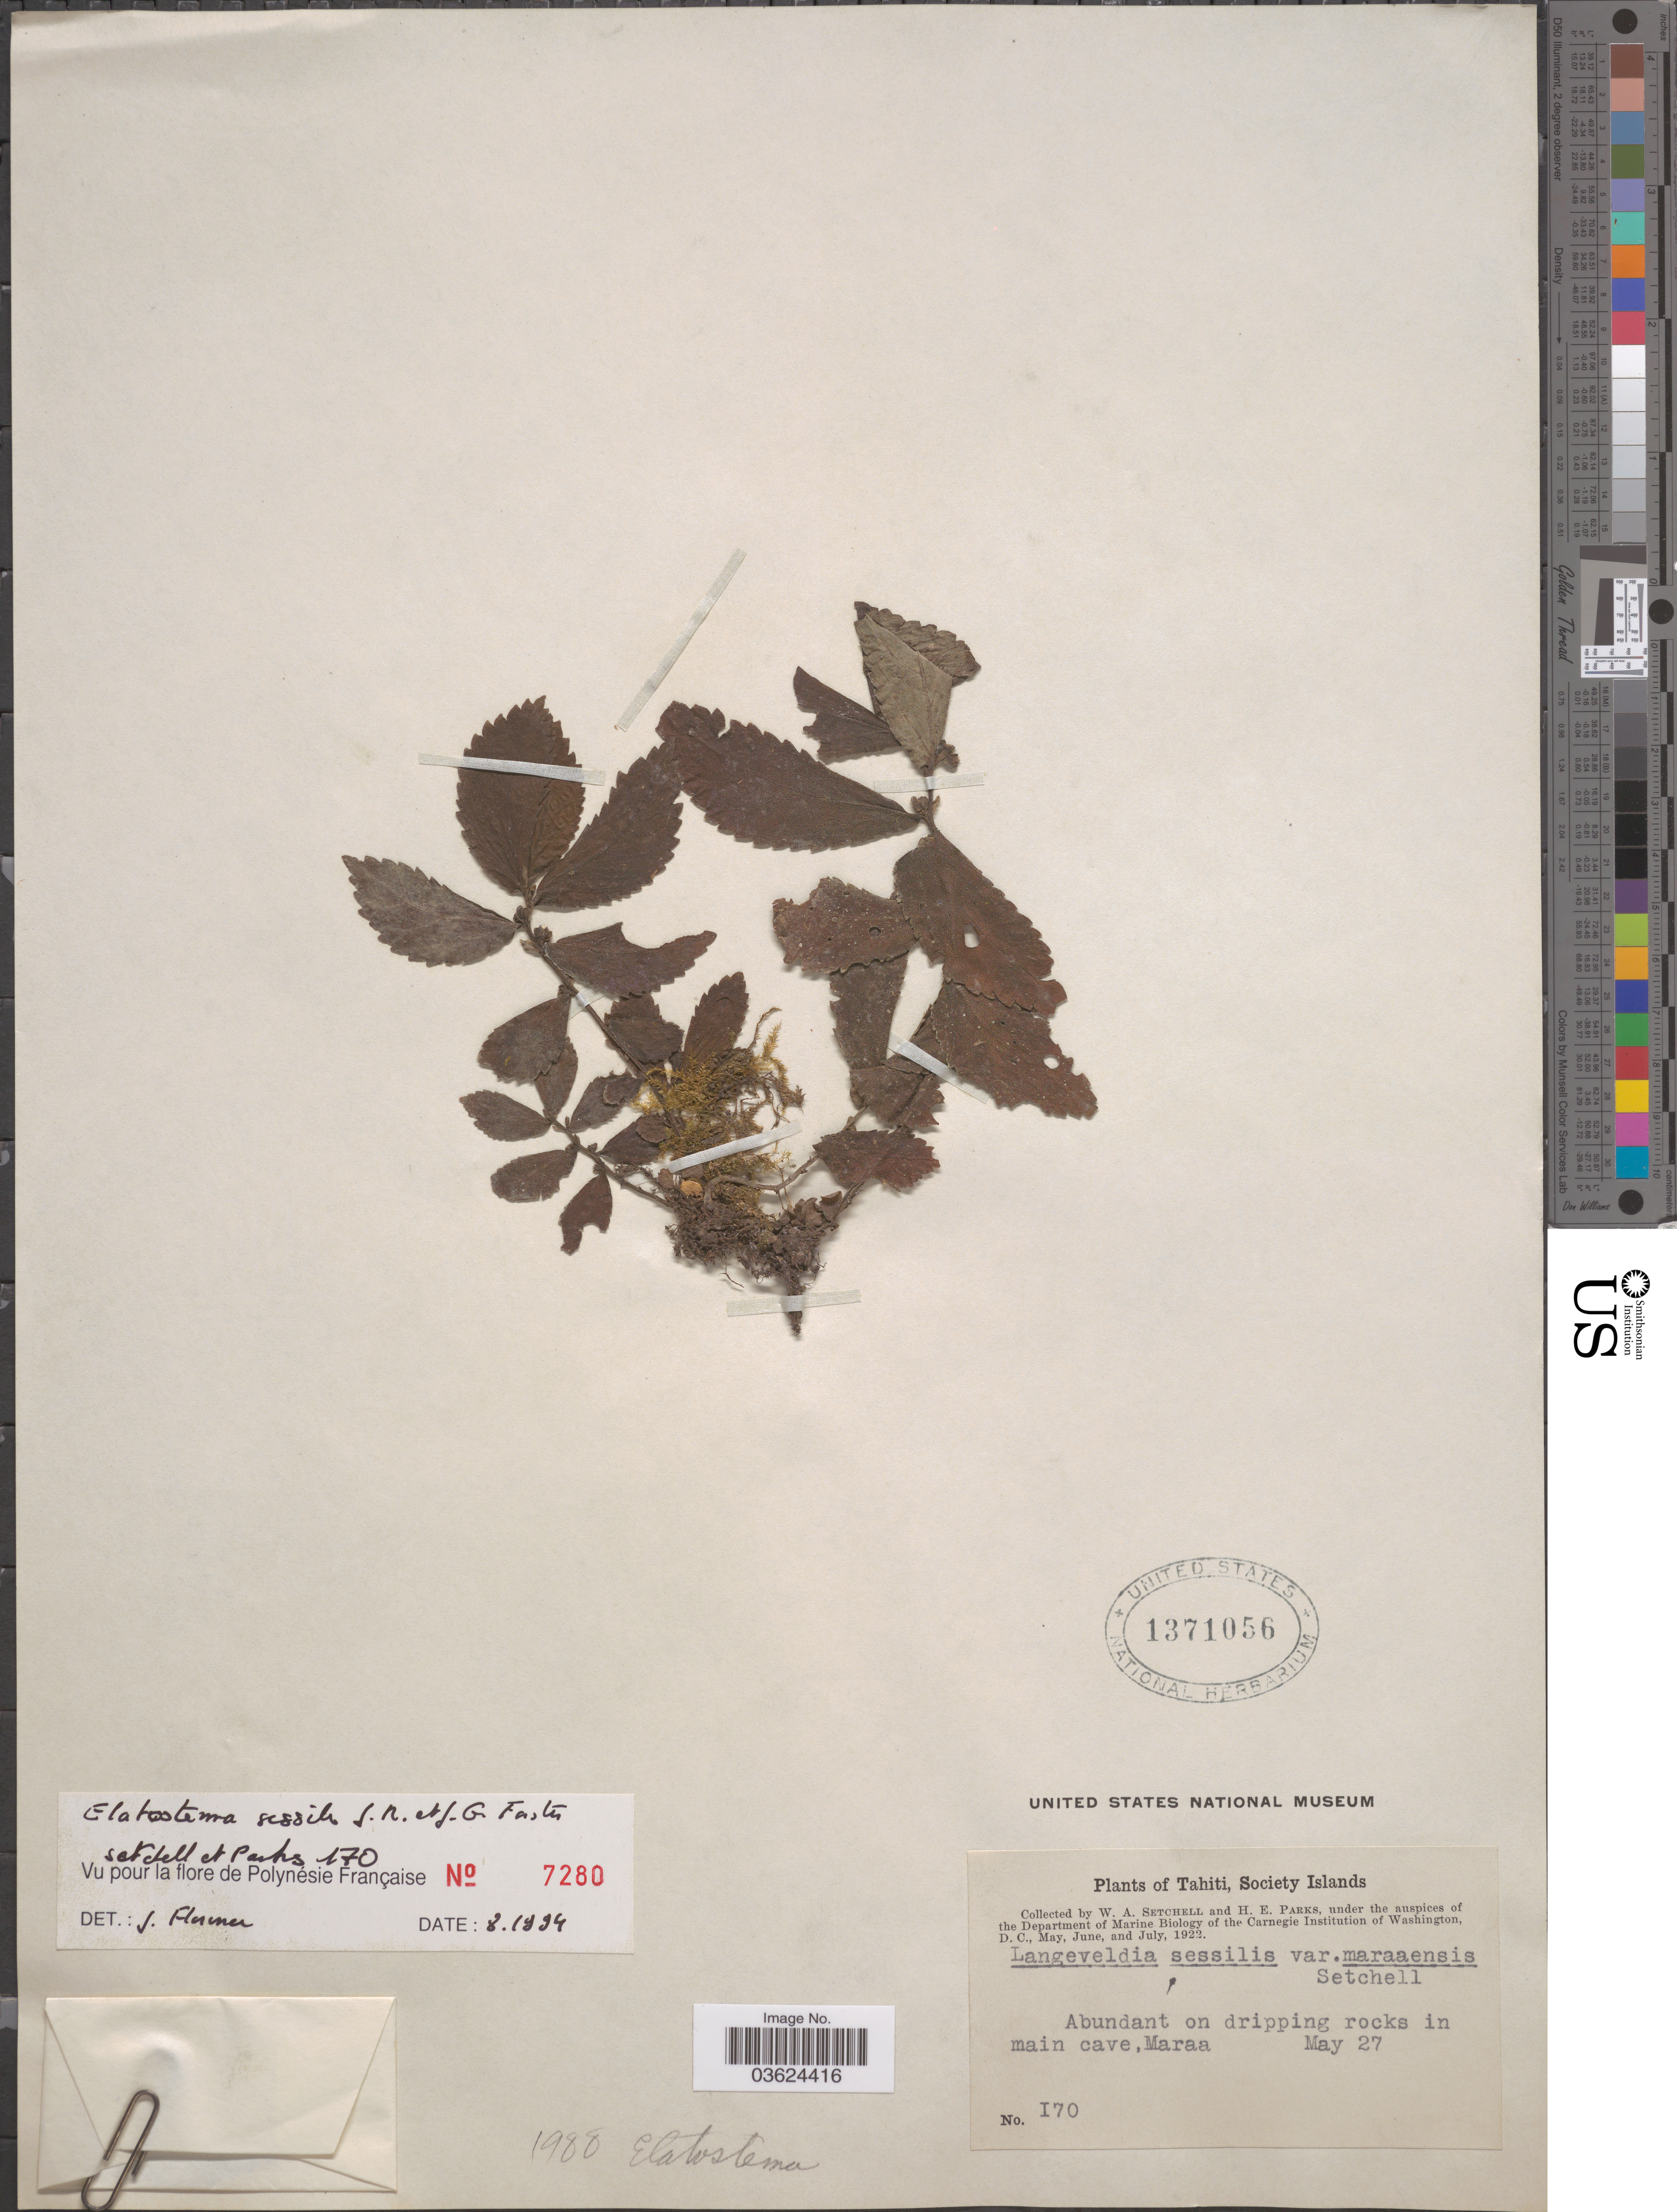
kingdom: Plantae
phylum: Tracheophyta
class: Magnoliopsida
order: Rosales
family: Urticaceae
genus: Elatostema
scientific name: Elatostema sessile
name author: J.R. Forst. & G. Forst.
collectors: W. Setchell & H. E. Parks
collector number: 170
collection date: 1922-05-27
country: French Polynesia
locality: Tahiti, Society Islands. Abundant on dripping rocks in main cave, Maraa.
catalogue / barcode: US 1371056